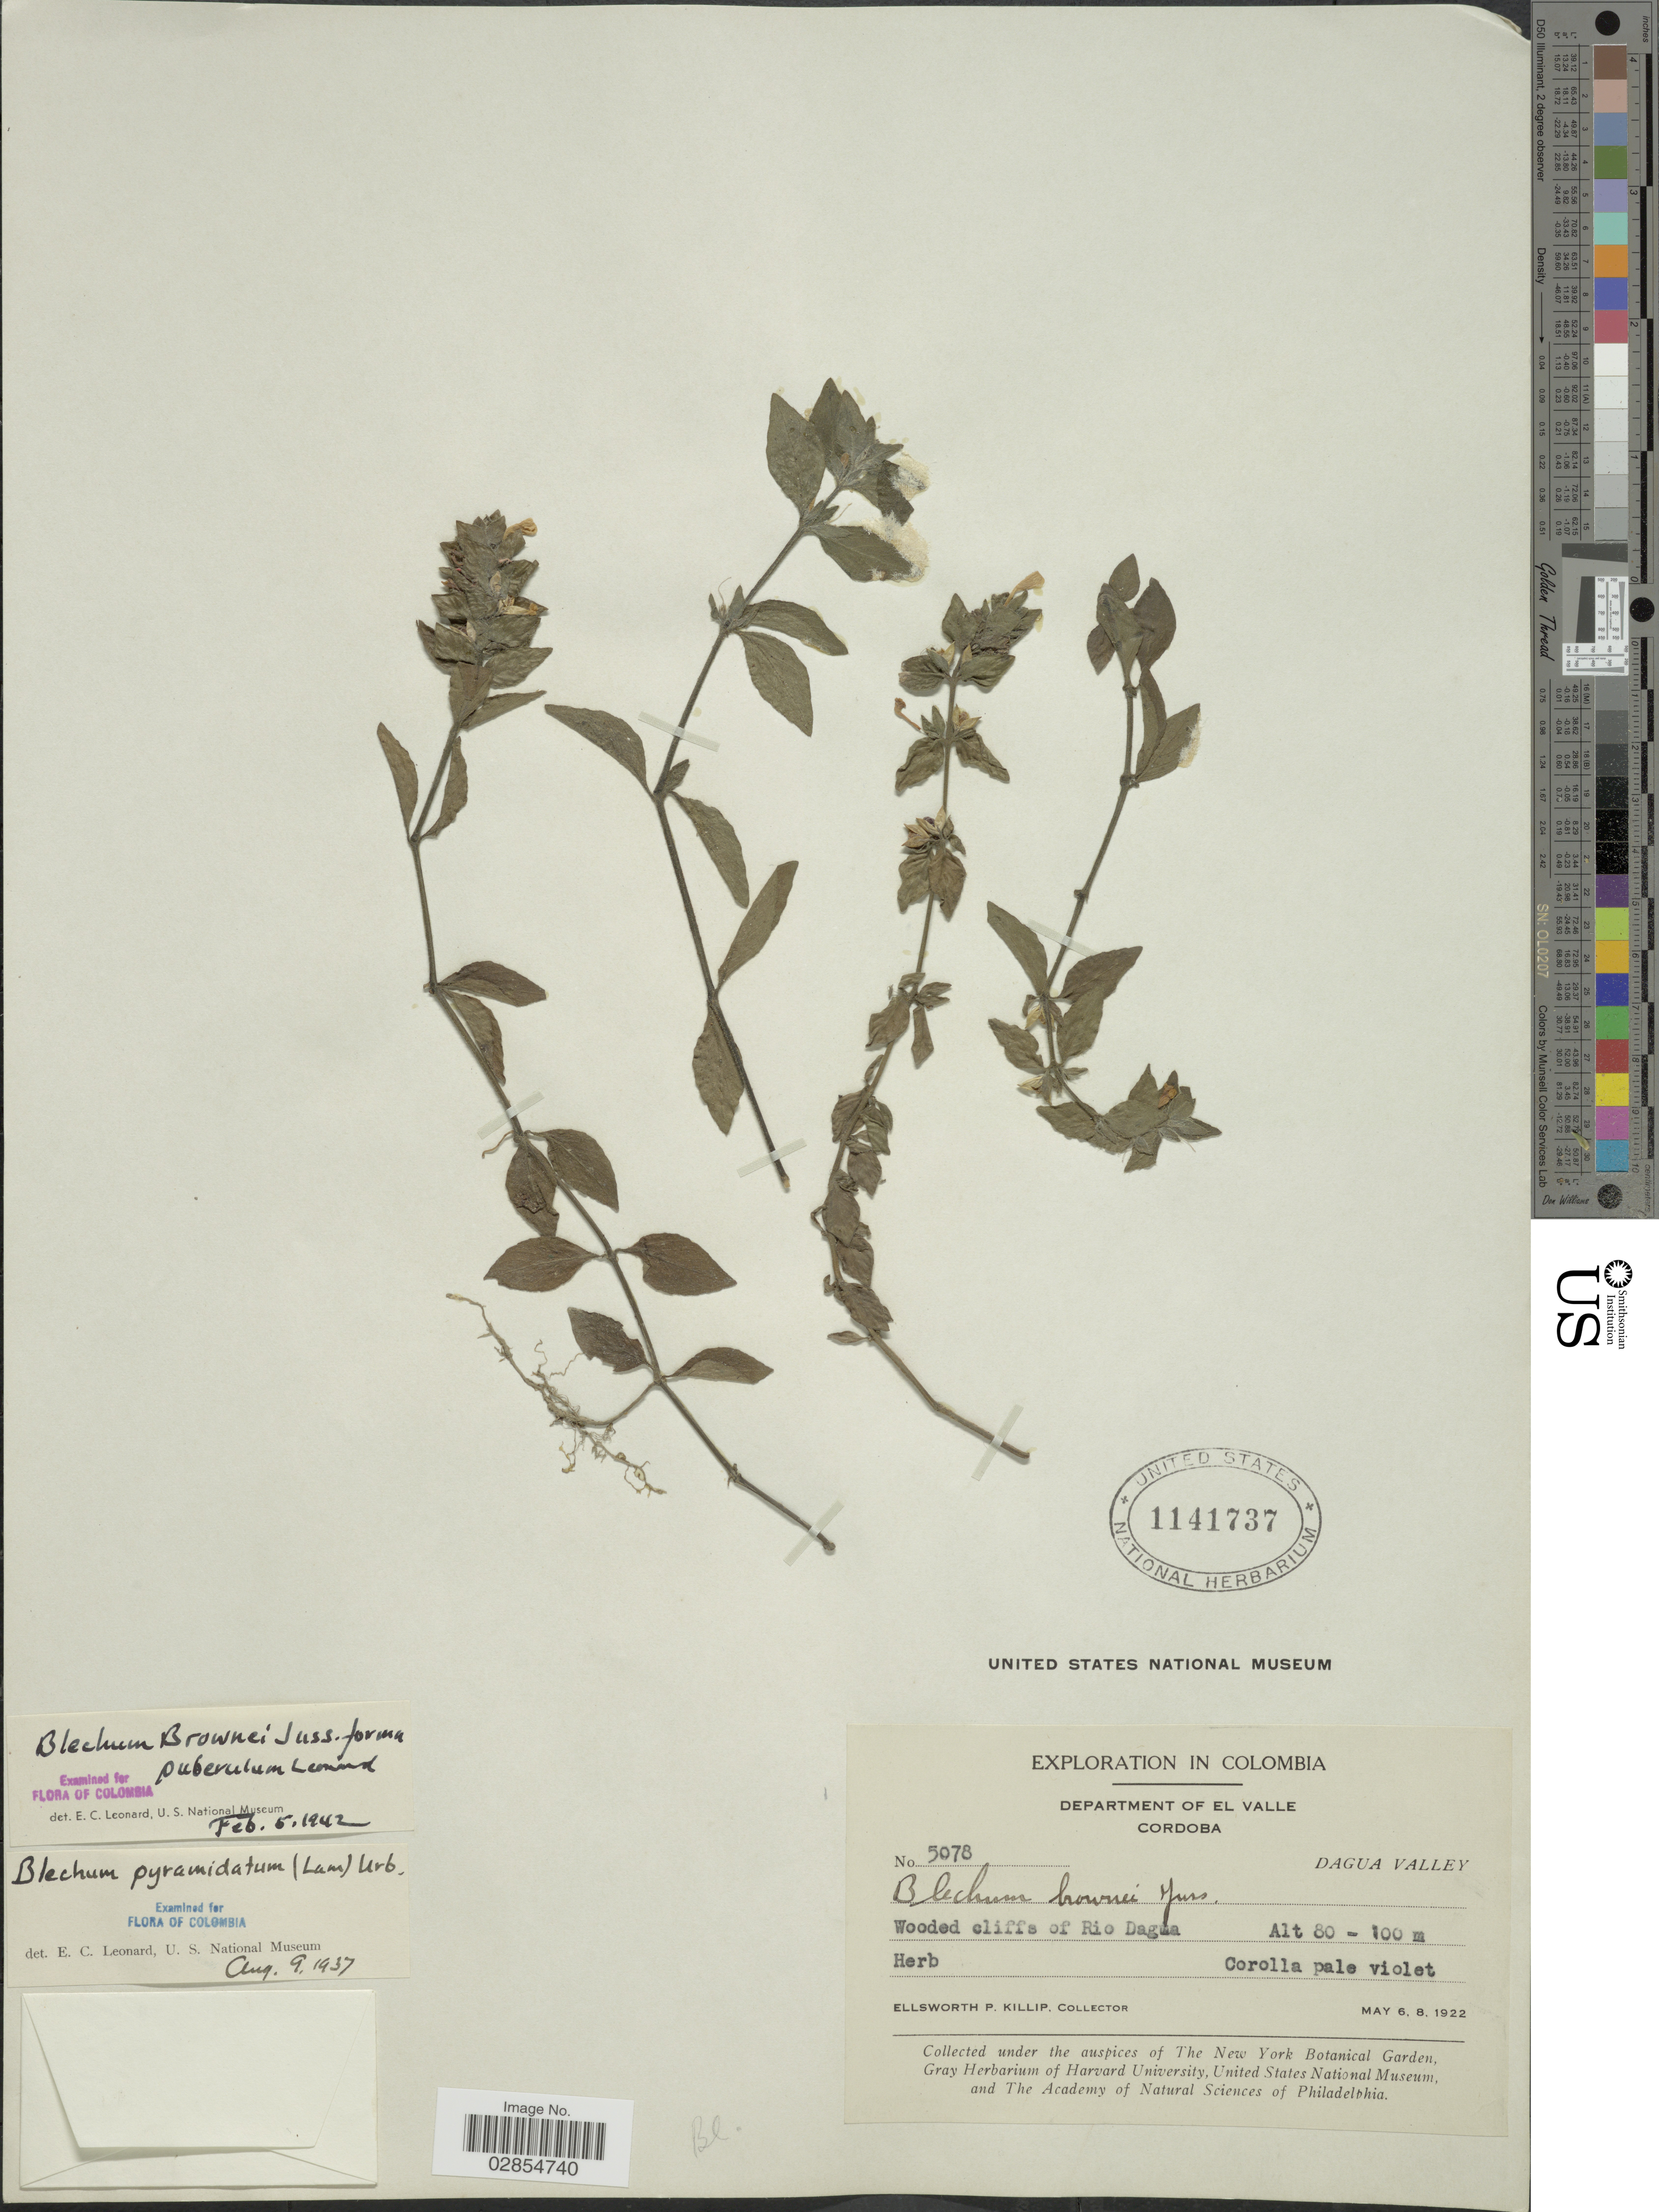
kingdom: Plantae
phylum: Tracheophyta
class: Magnoliopsida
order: Lamiales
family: Acanthaceae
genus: Blechum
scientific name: Blechum pyramidatum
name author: (Lam.) Urb.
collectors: E. P. Killip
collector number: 5078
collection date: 1922-05-06/1922-05-08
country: Colombia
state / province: Valle del Cauca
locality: Department of El Valle. Cordoba. Dagua Valley. Wooded cliffs of Rio Dagua.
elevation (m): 80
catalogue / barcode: US 1141737